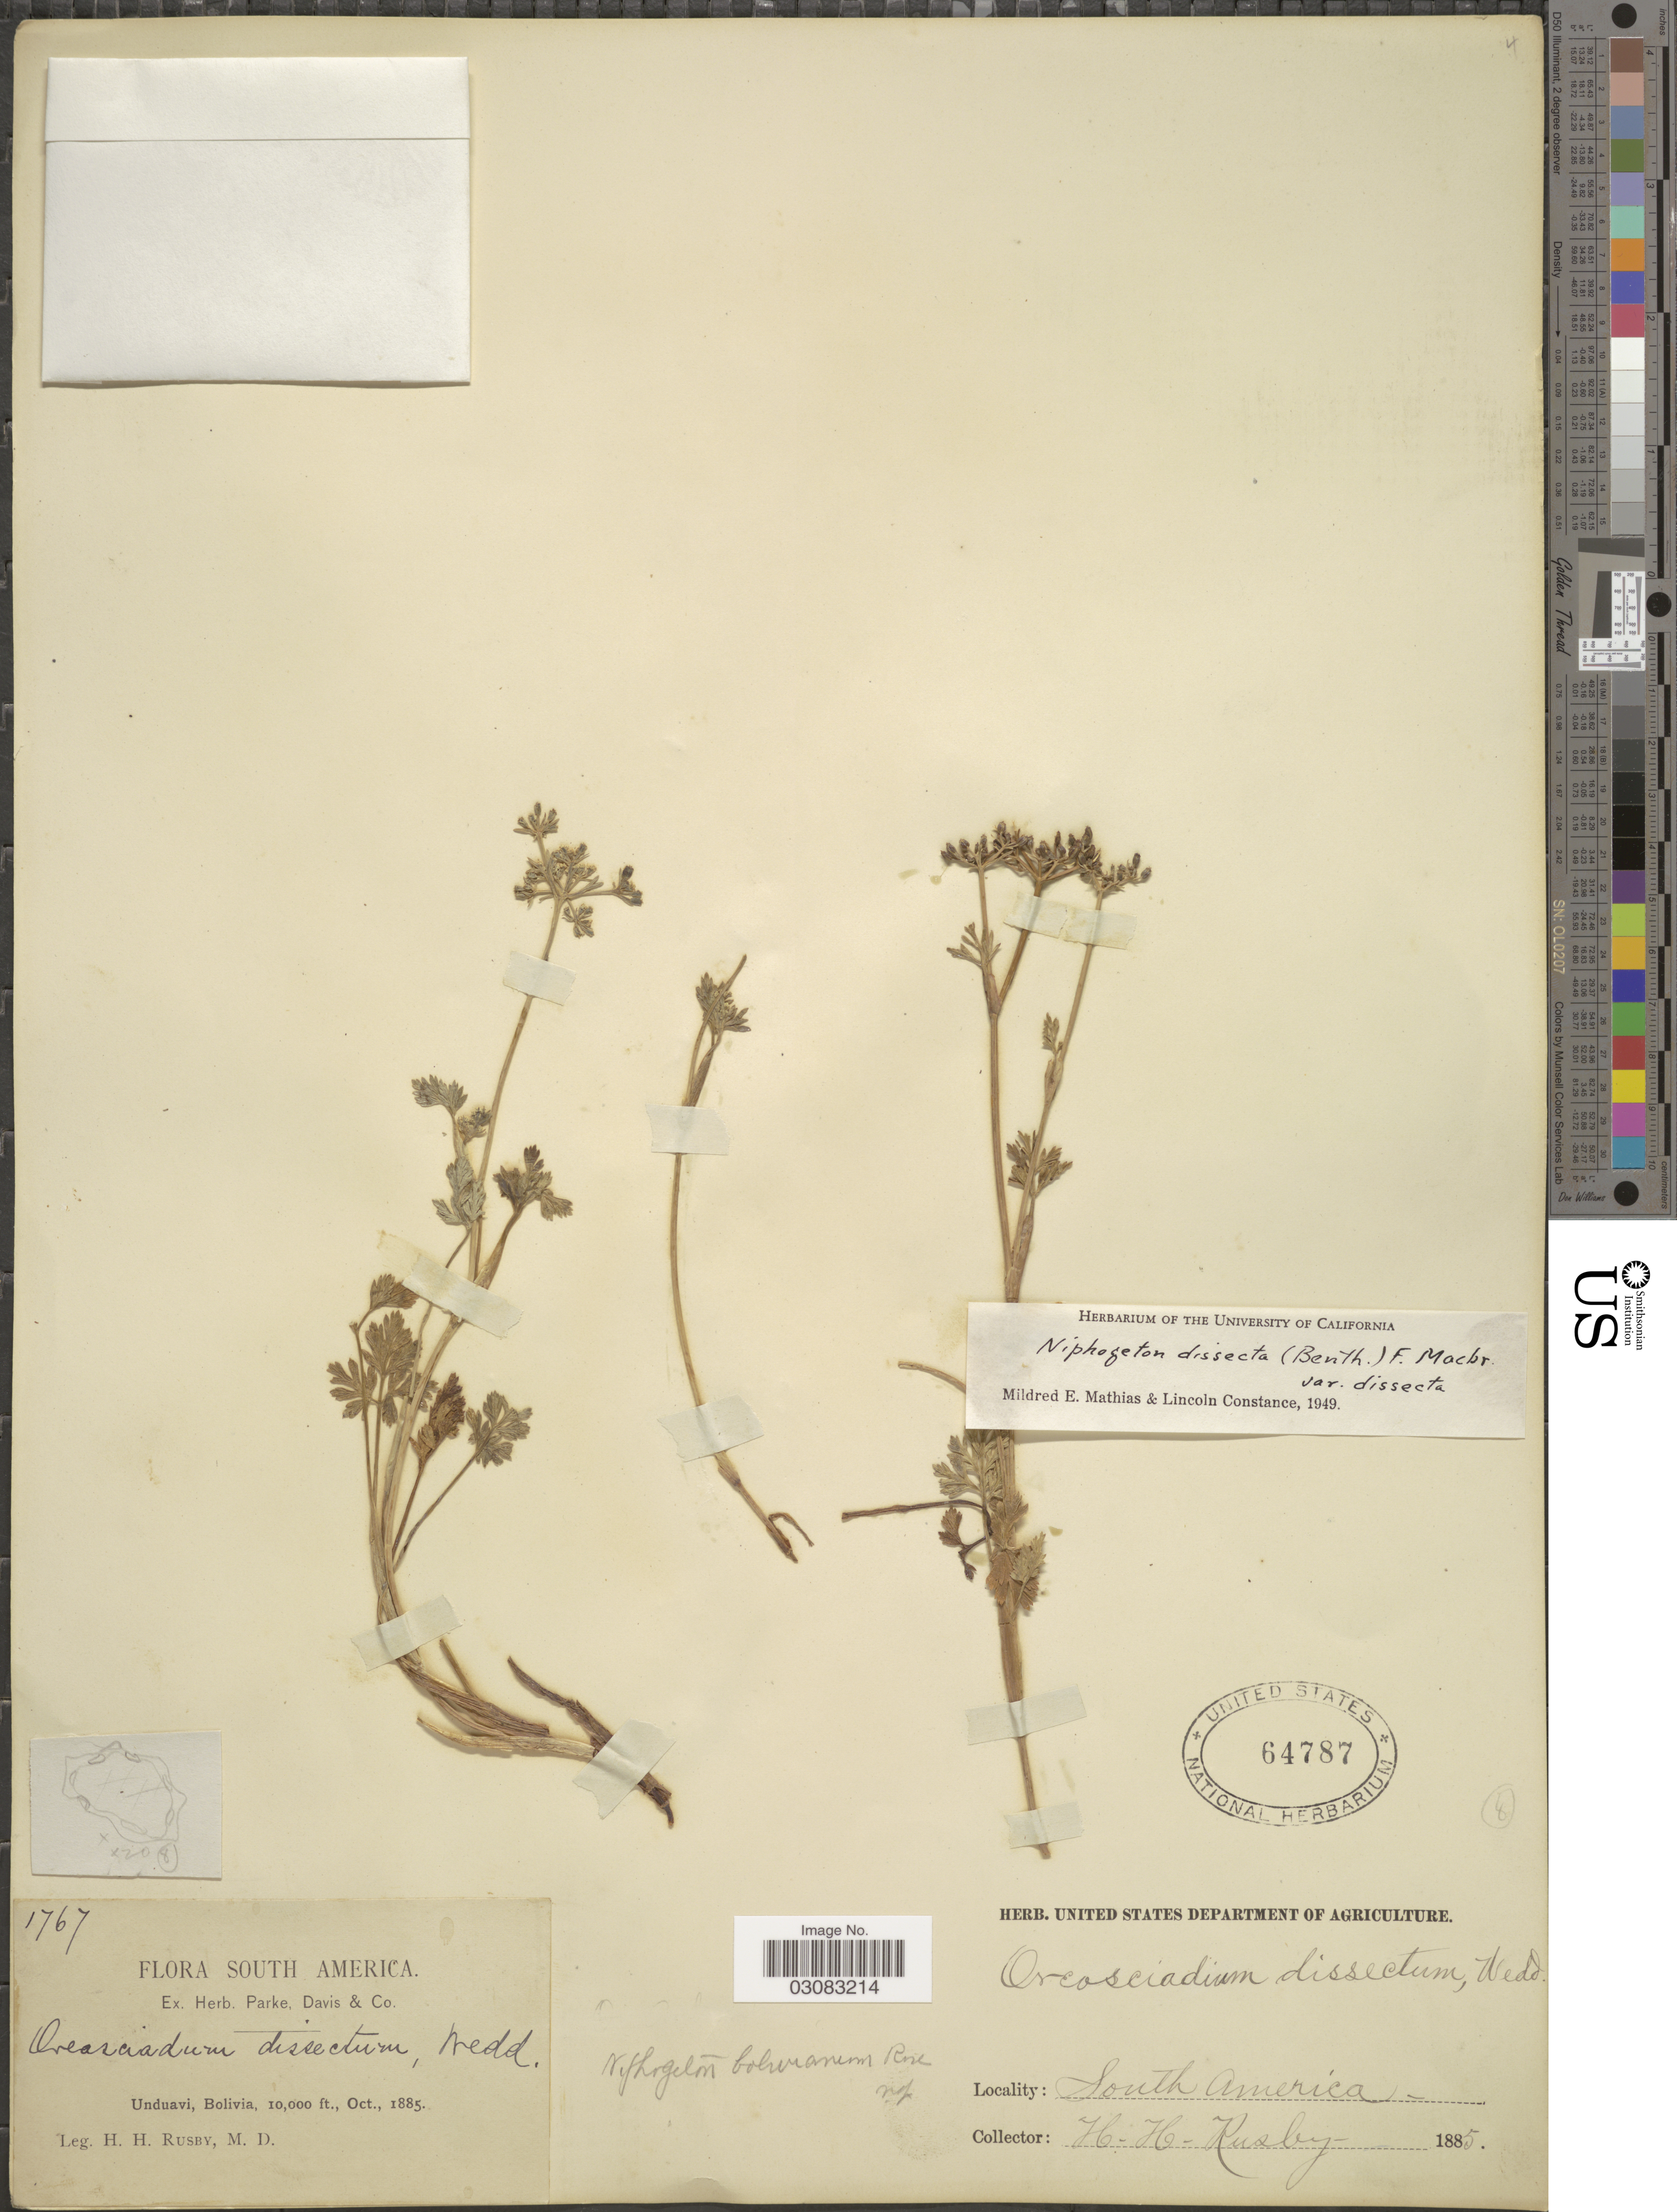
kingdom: Plantae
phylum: Tracheophyta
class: Magnoliopsida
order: Apiales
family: Apiaceae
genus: Niphogeton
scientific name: Niphogeton dissecta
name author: (Benth.) J.F. Macbr.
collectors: H. H. Rusby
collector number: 1767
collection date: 1885-10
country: Bolivia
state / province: La Paz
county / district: Nor Yungas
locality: Unduavi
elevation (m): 3048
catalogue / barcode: US 64787